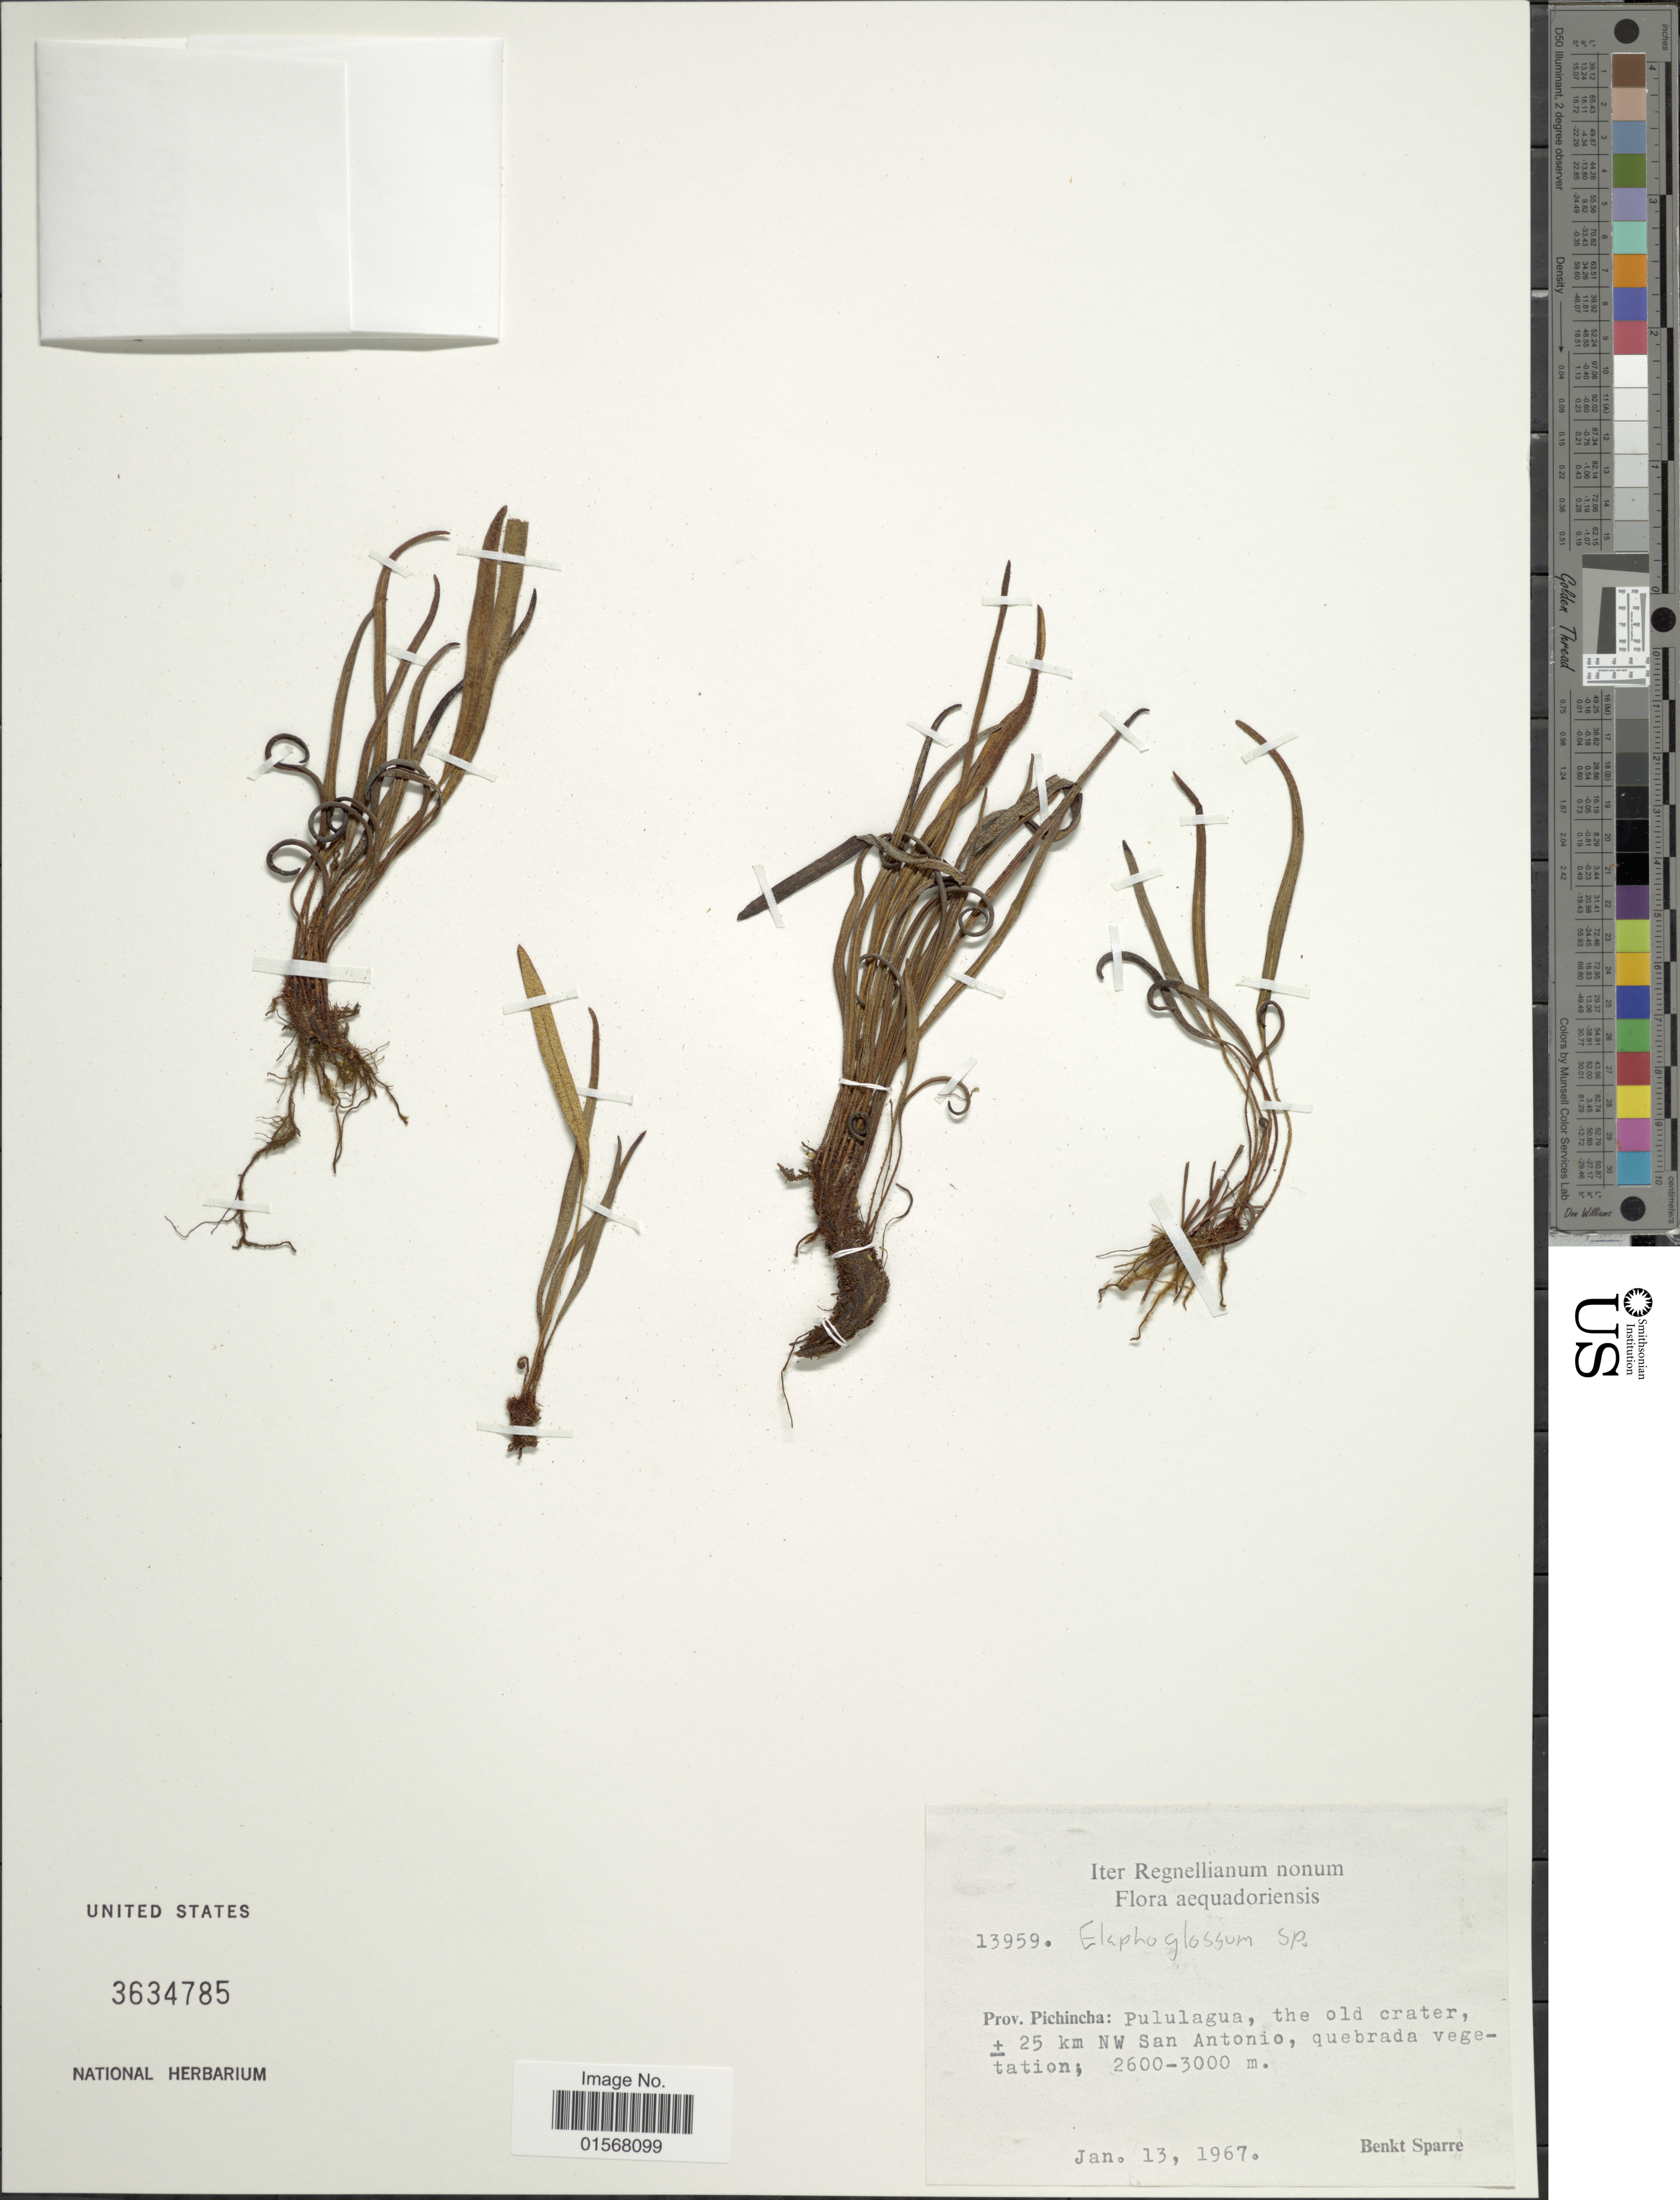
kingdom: Plantae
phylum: Tracheophyta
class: Polypodiopsida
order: Polypodiales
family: Dryopteridaceae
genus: Elaphoglossum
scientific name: Elaphoglossum tenuiculum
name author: (Fée) Baker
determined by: Vasco, A.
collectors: B. Sparre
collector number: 13959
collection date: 1967-01-13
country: Ecuador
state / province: Pichincha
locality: Prov. Pichincha: Pululagua, the old crater ± 25 km NW San Antonio, quebrada vegetation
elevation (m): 2600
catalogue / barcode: US 3634785